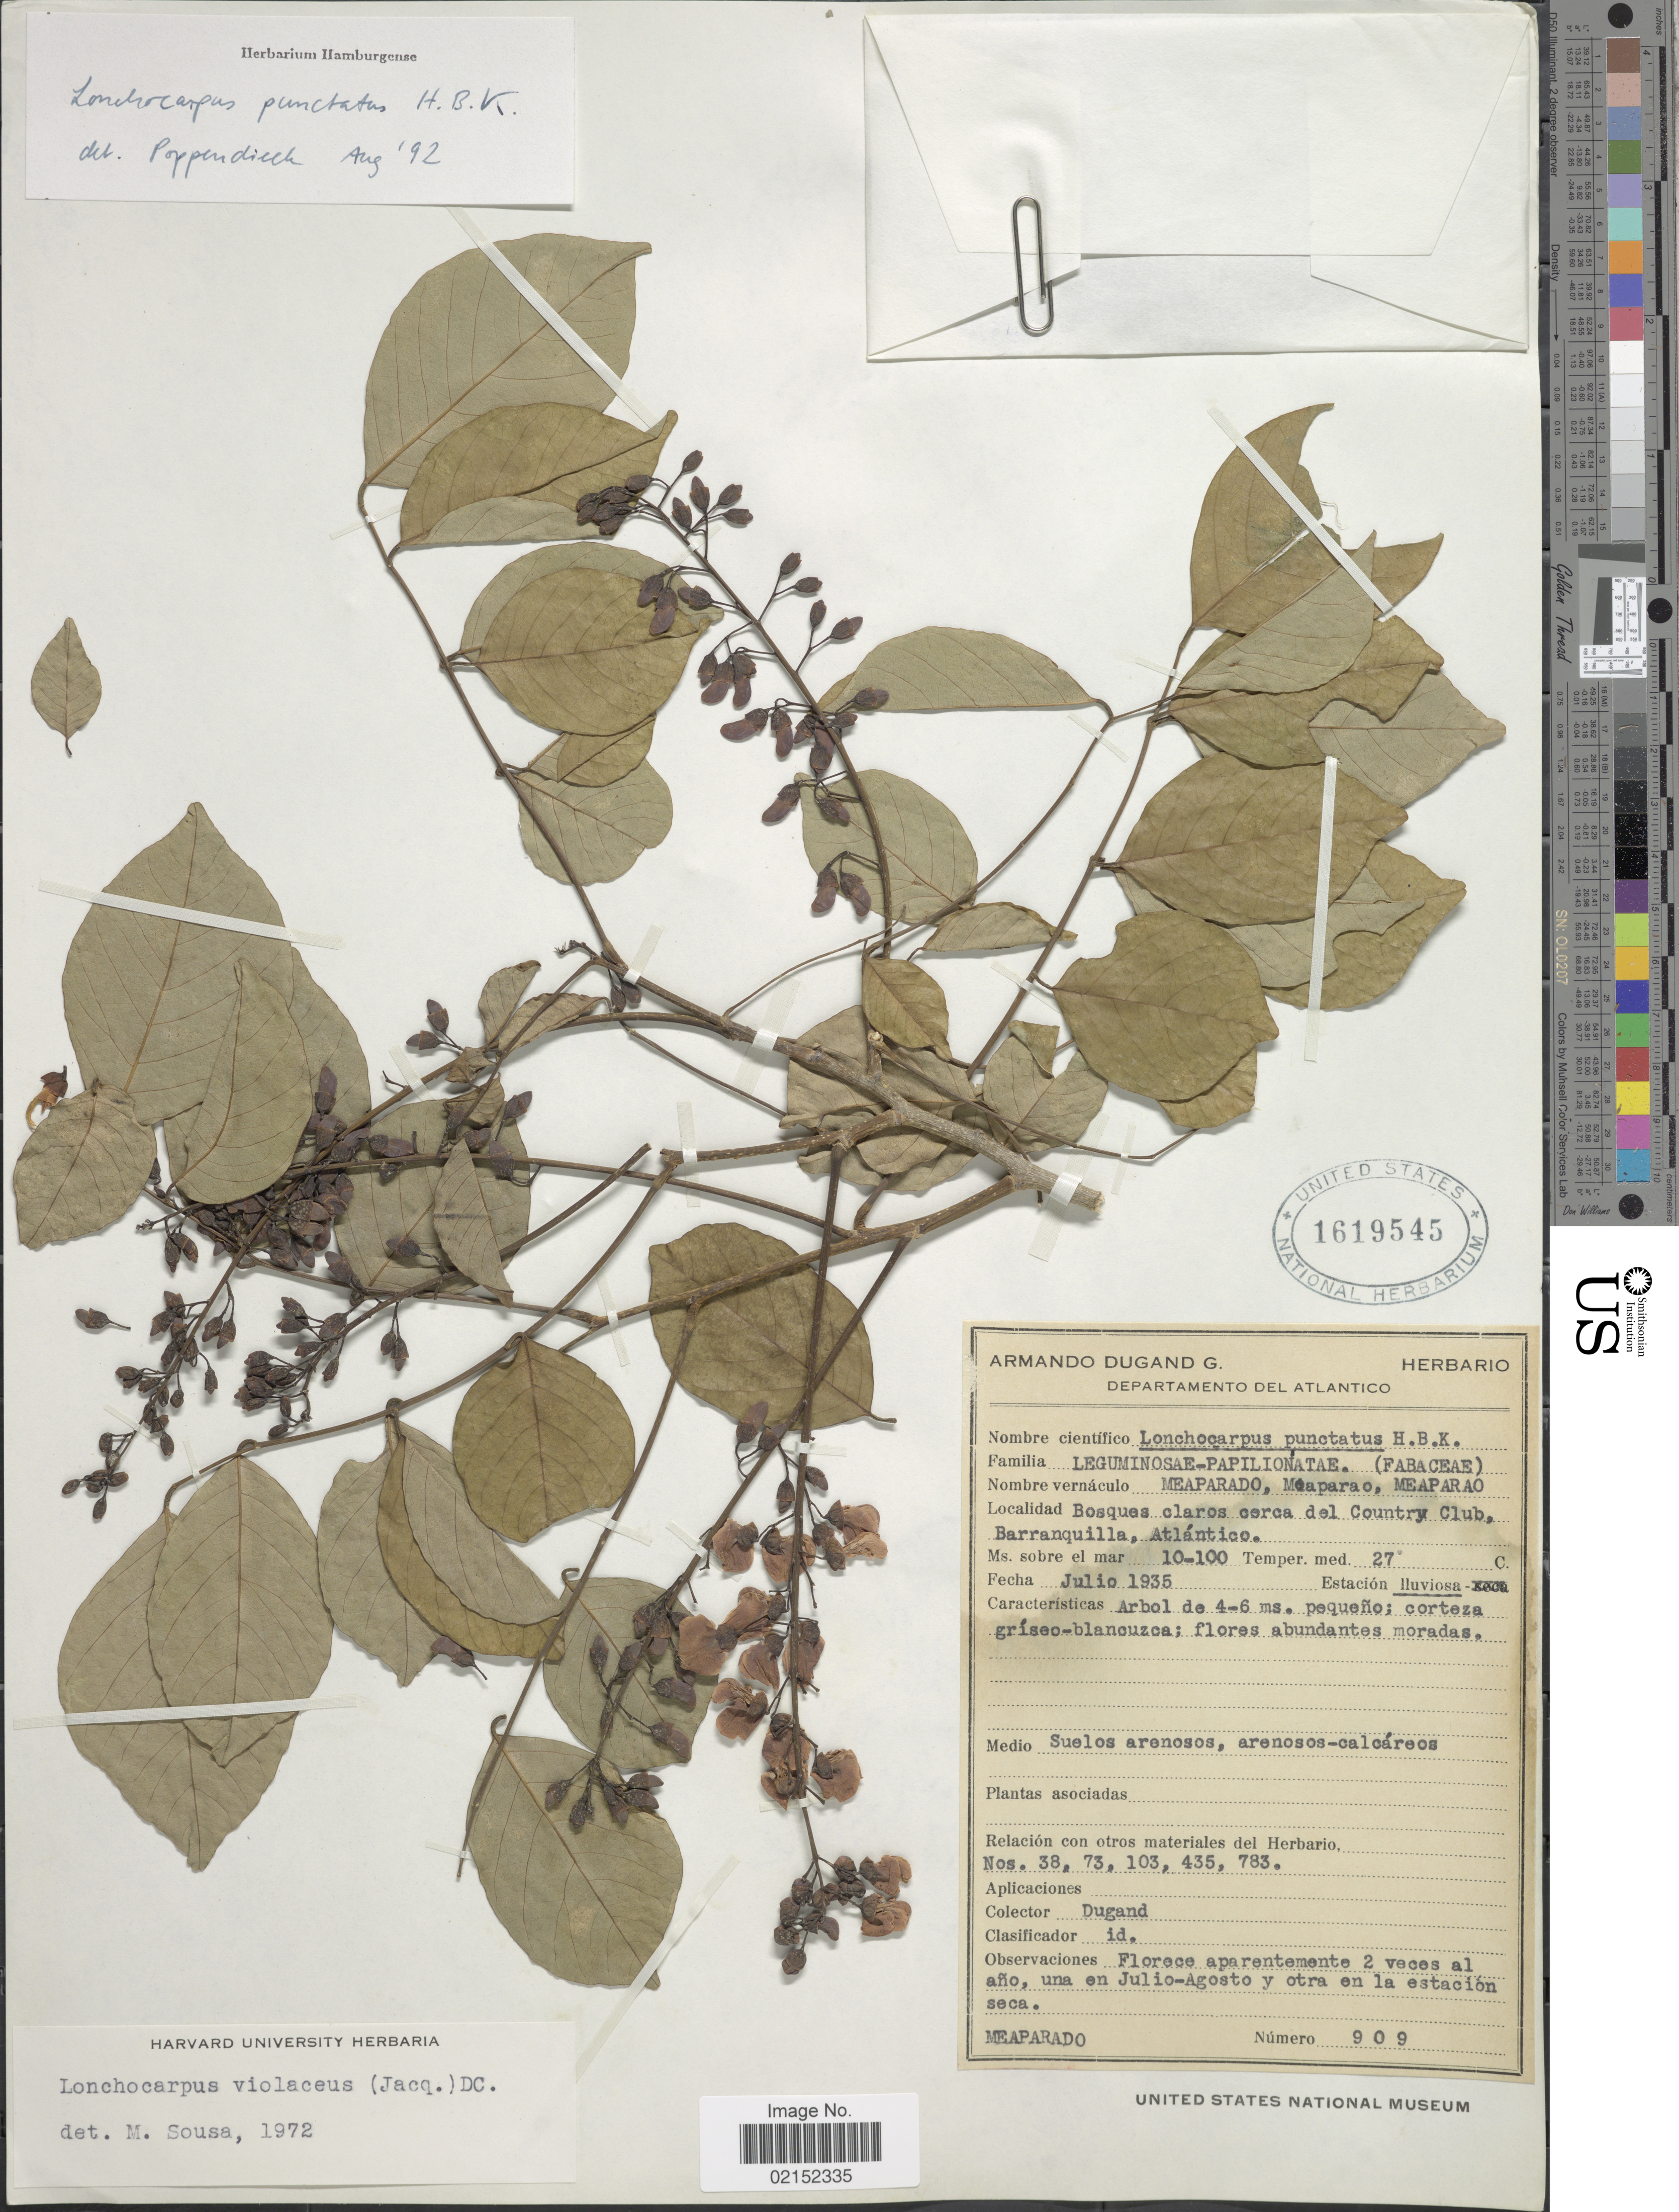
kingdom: Plantae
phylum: Tracheophyta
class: Magnoliopsida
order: Fabales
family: Fabaceae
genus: Lonchocarpus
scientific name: Lonchocarpus punctatus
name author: Kunth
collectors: A. Dugand G.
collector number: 909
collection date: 1935-07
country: Colombia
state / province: Atlántico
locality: Departamento del Atlantico, Bosques claros cerca del Country Club, Barranquilla, Atlantico. Temper. med. 27 °C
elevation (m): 10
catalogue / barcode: US 1619545